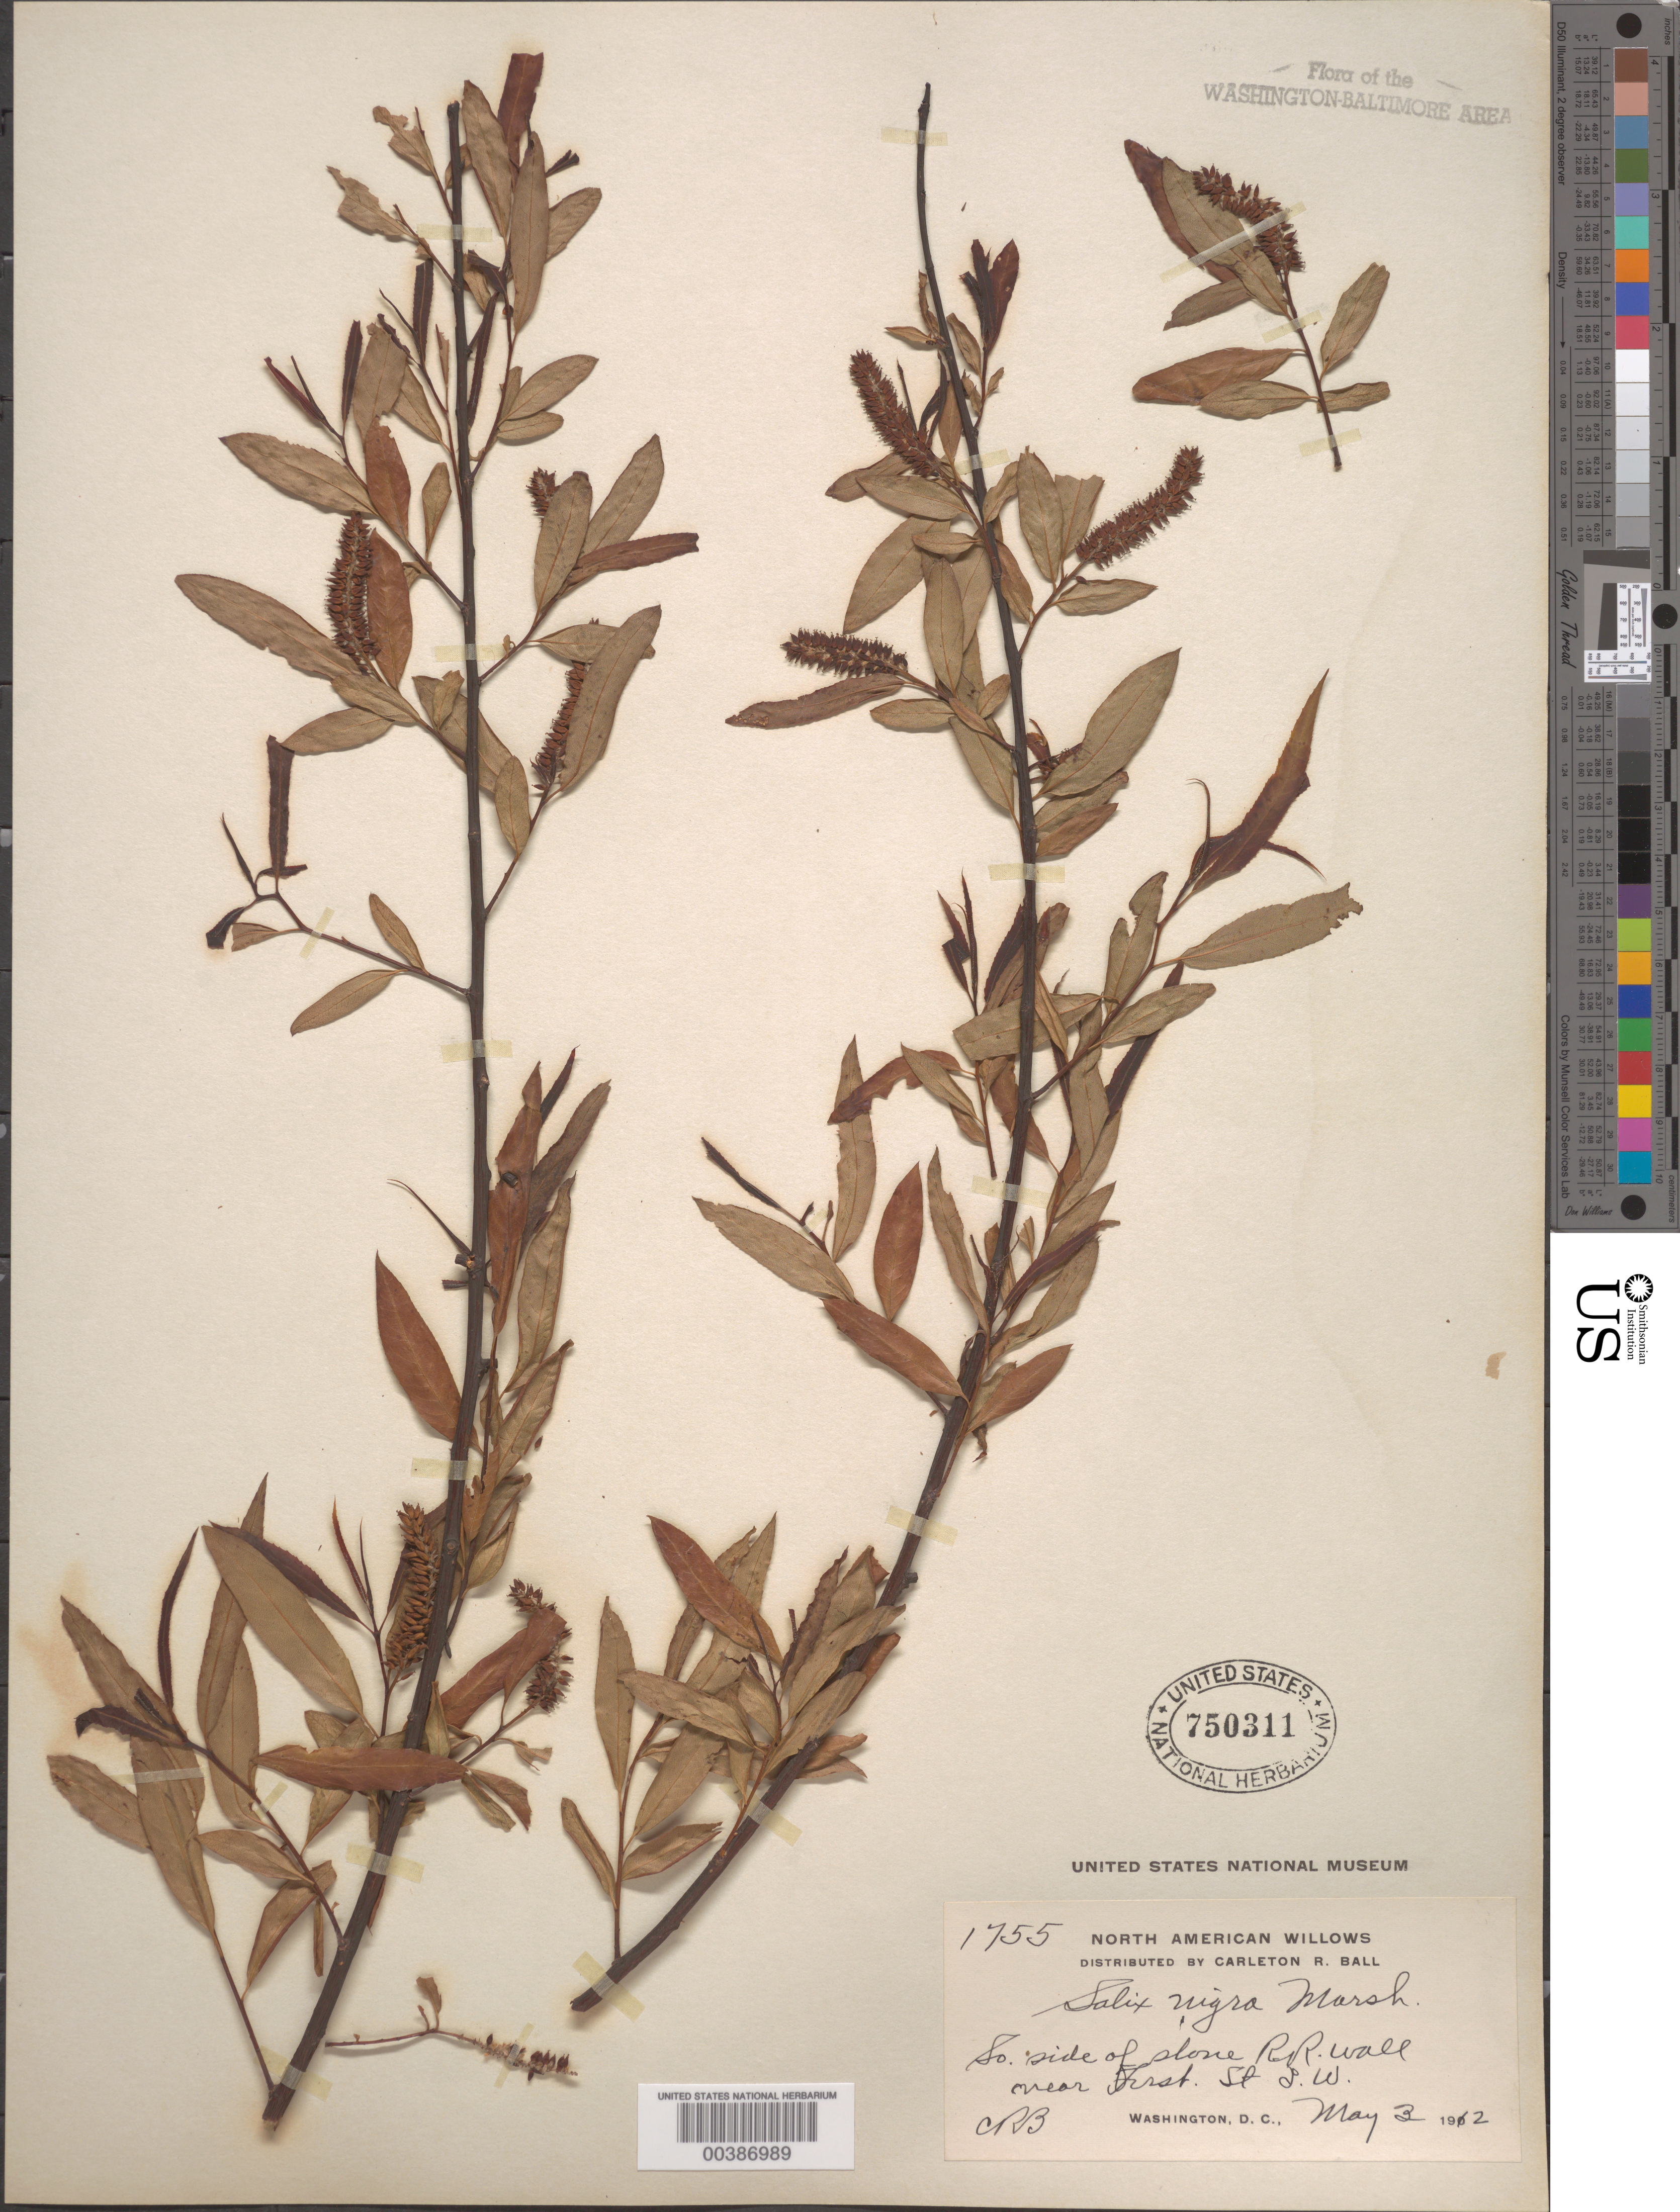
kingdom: Plantae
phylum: Tracheophyta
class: Magnoliopsida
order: Malpighiales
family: Salicaceae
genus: Salix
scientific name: Salix nigra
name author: Marshall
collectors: C. R. Ball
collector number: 1755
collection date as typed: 03 May 1902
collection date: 1902-05-03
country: United States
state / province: District of Columbia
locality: Railroad wall near First Street, SW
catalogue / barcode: US 750311